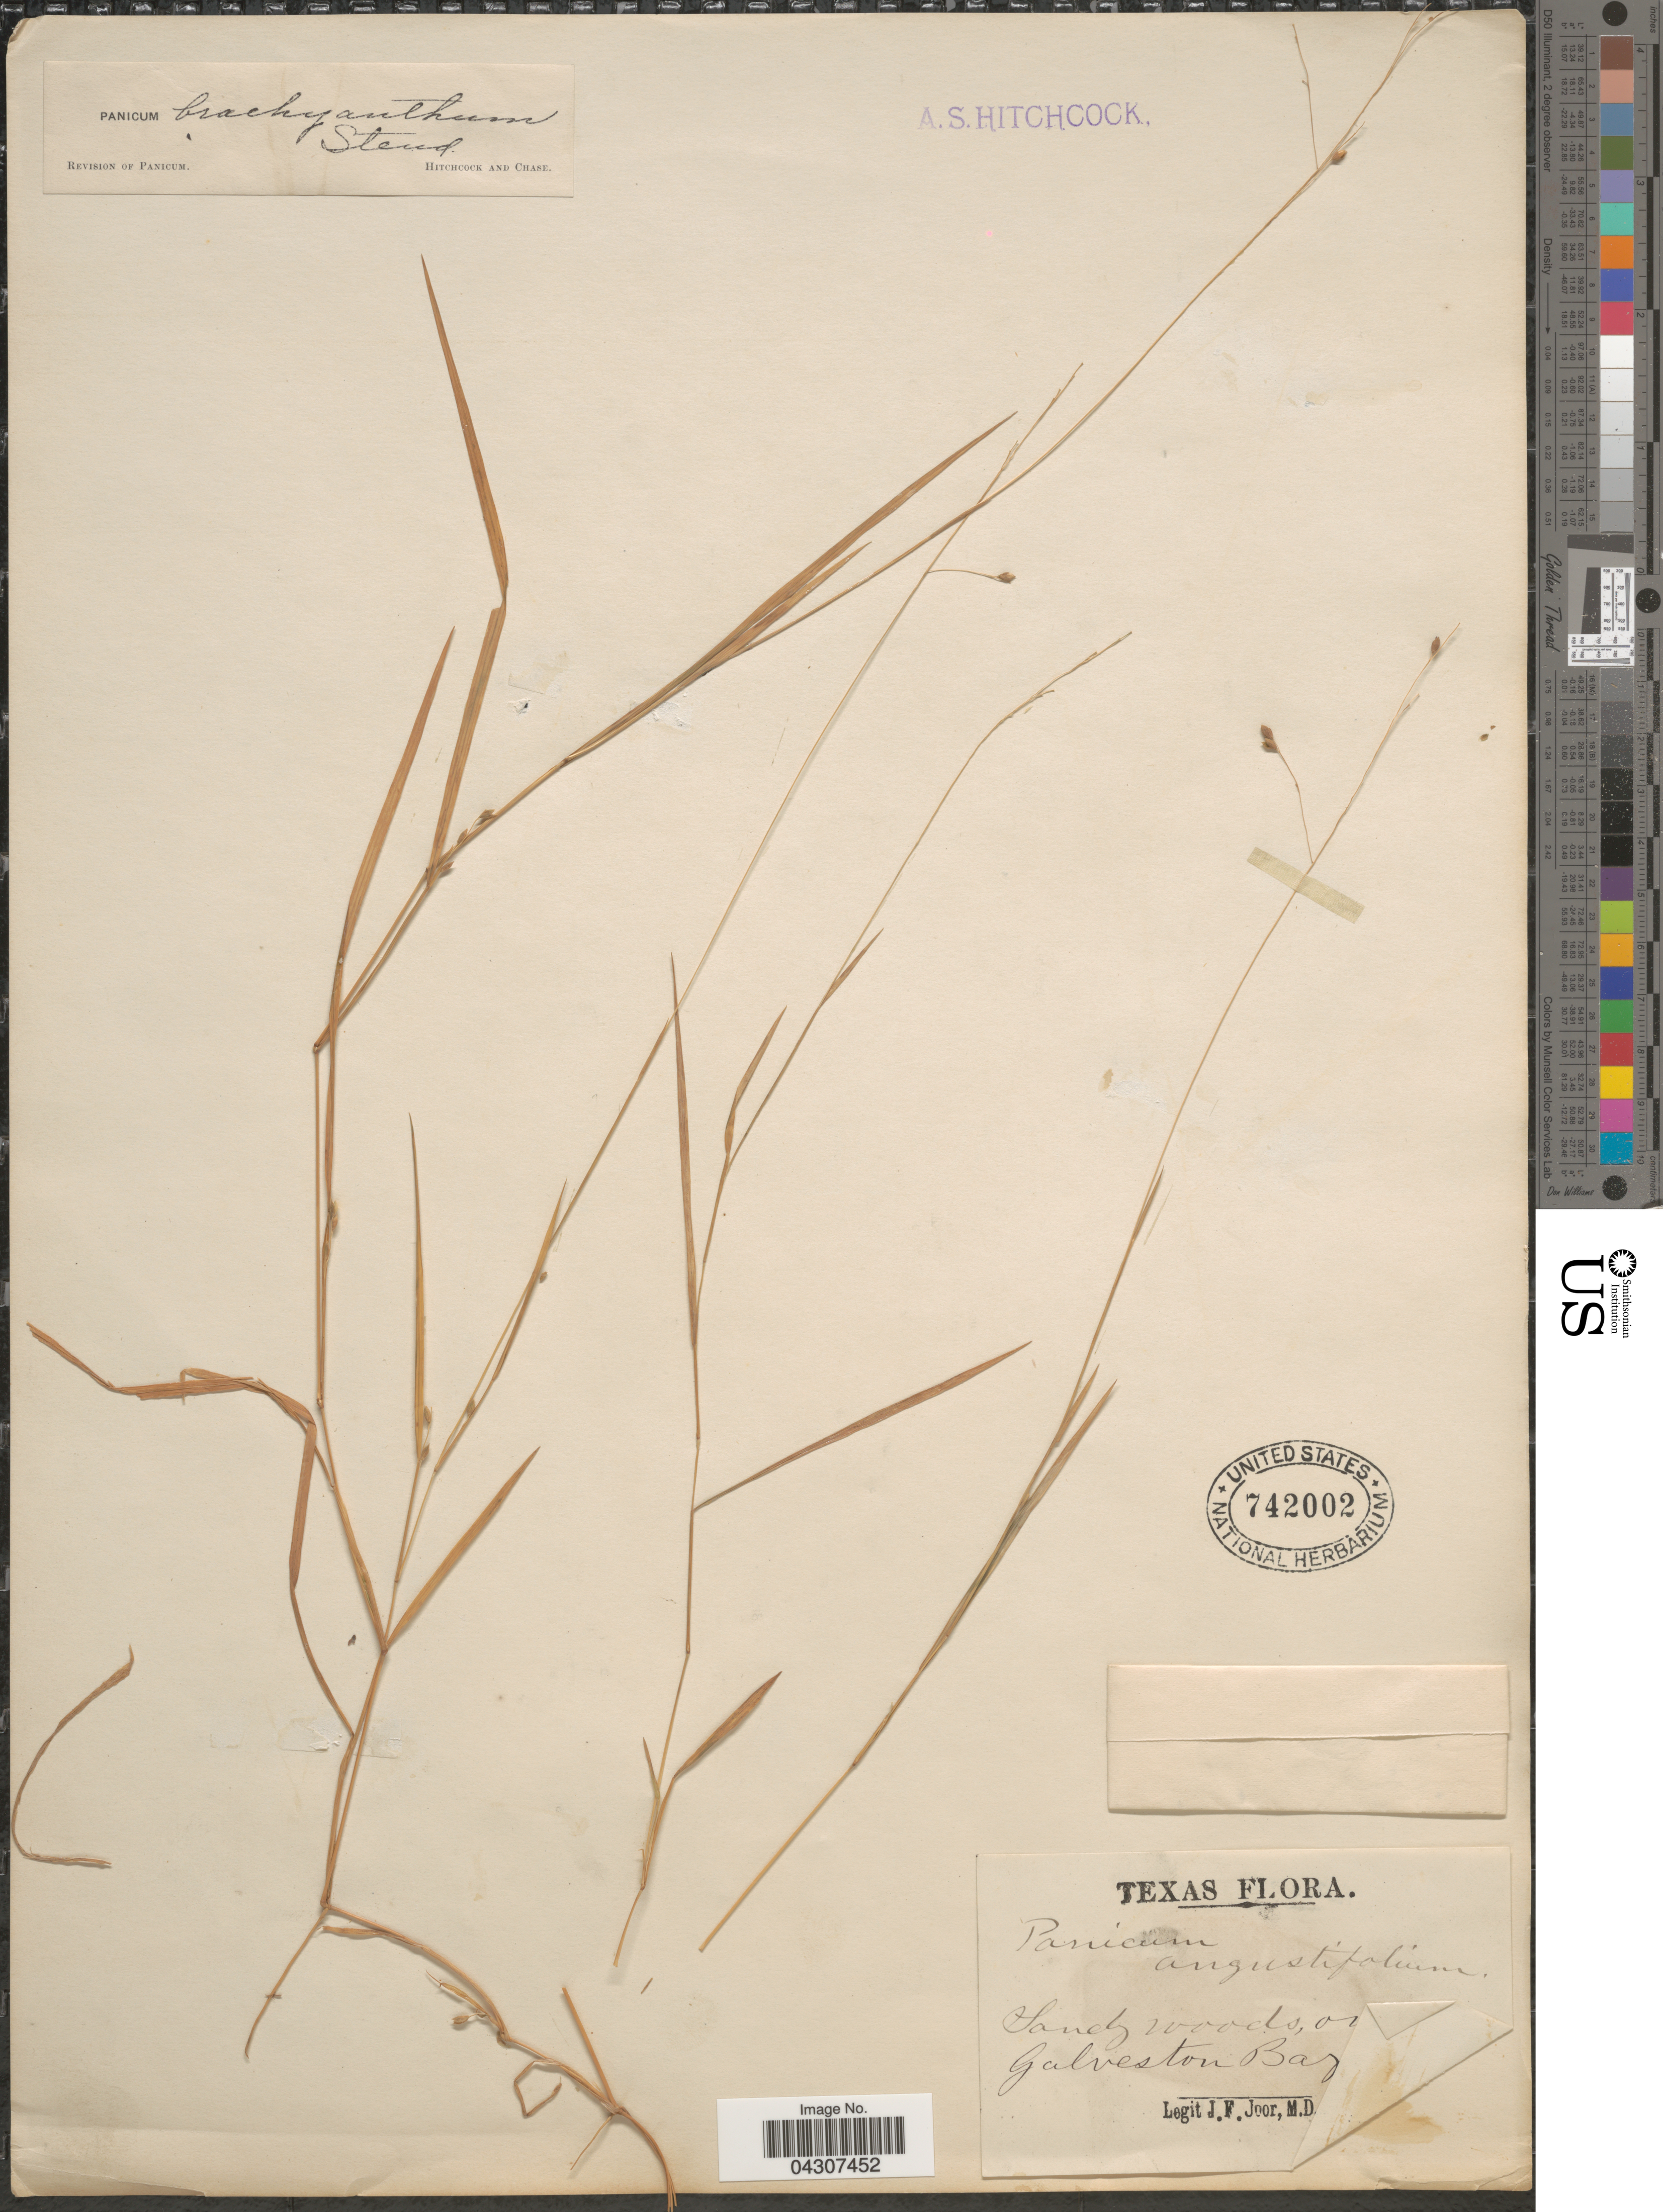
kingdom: Plantae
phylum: Tracheophyta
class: Liliopsida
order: Poales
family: Poaceae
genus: Dichanthelium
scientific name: Dichanthelium aciculare var. ramosum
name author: (Griseb.) Davidse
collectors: J. F. Joor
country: United States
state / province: Texas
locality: Sandy woods, o [illegible text] Galveston Bay.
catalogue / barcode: US 742002